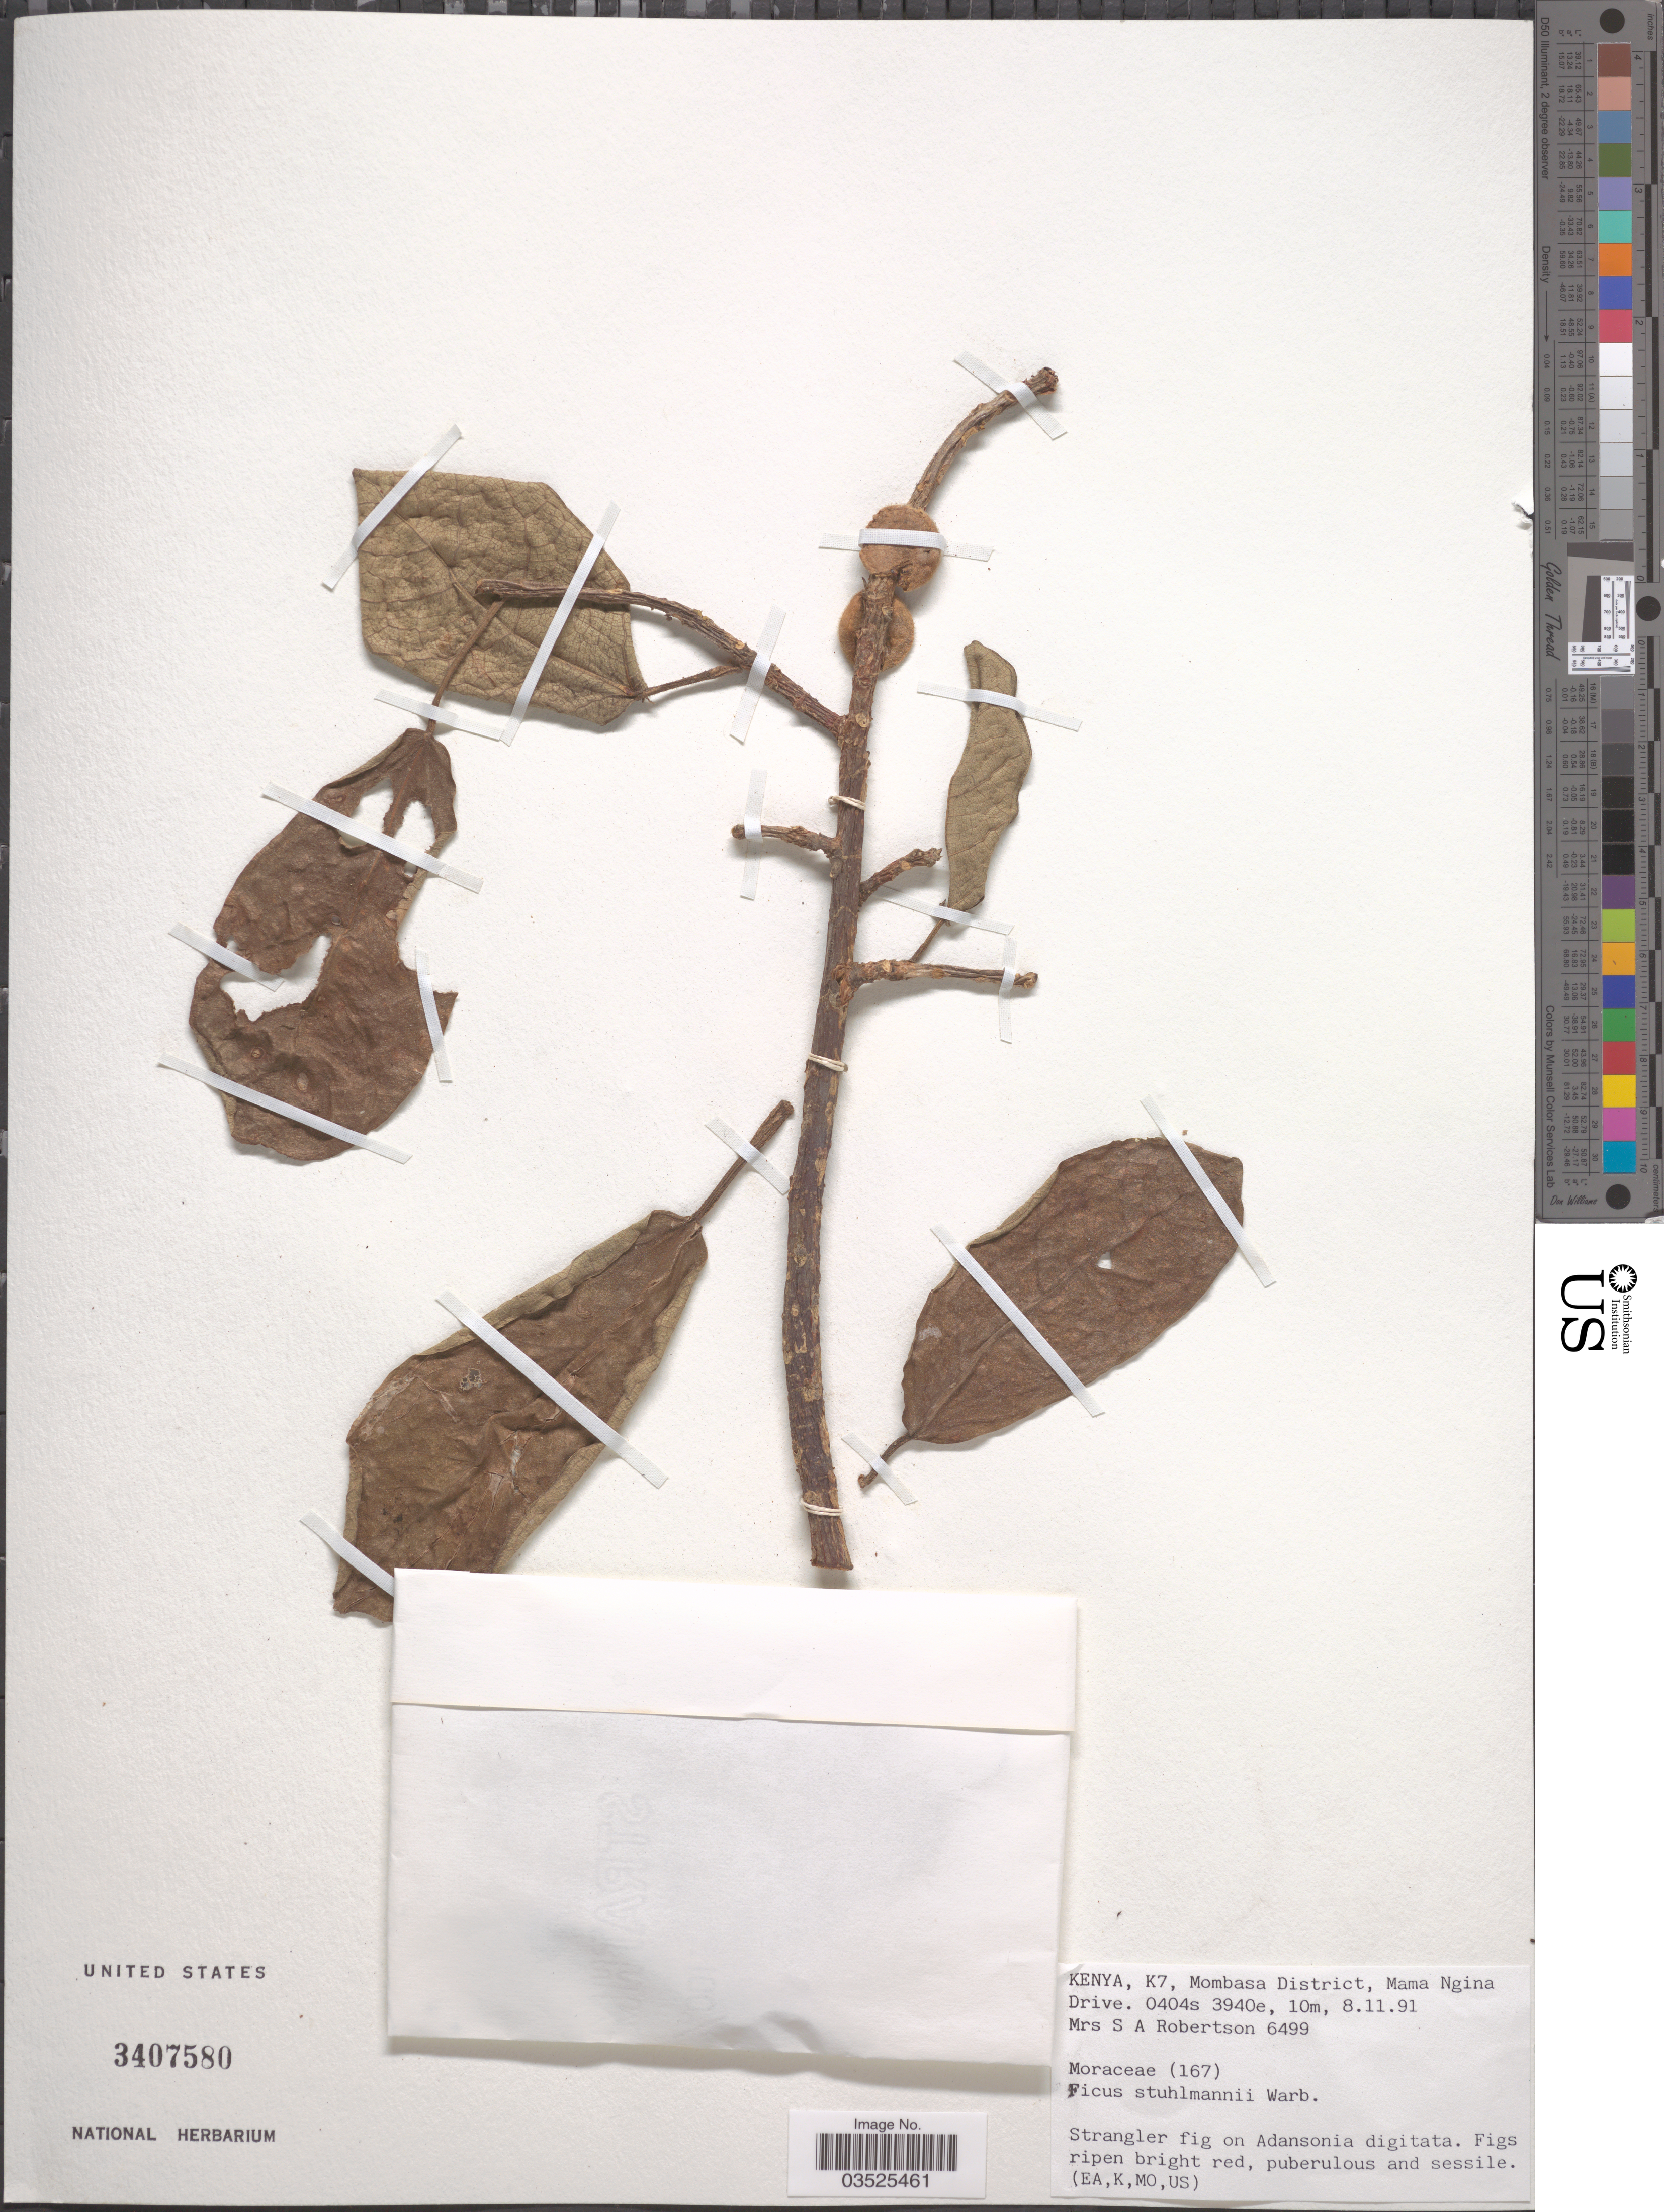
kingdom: Plantae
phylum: Tracheophyta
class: Magnoliopsida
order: Rosales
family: Moraceae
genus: Ficus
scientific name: Ficus stuhlmannii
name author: Warb.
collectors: S. Robertson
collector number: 6499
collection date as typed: Transcribed d/m/y: 8/11/91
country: Kenya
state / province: Mombasa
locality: K7, Mombasa District, Mama Ngina Drive.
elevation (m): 10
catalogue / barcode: US 3407580